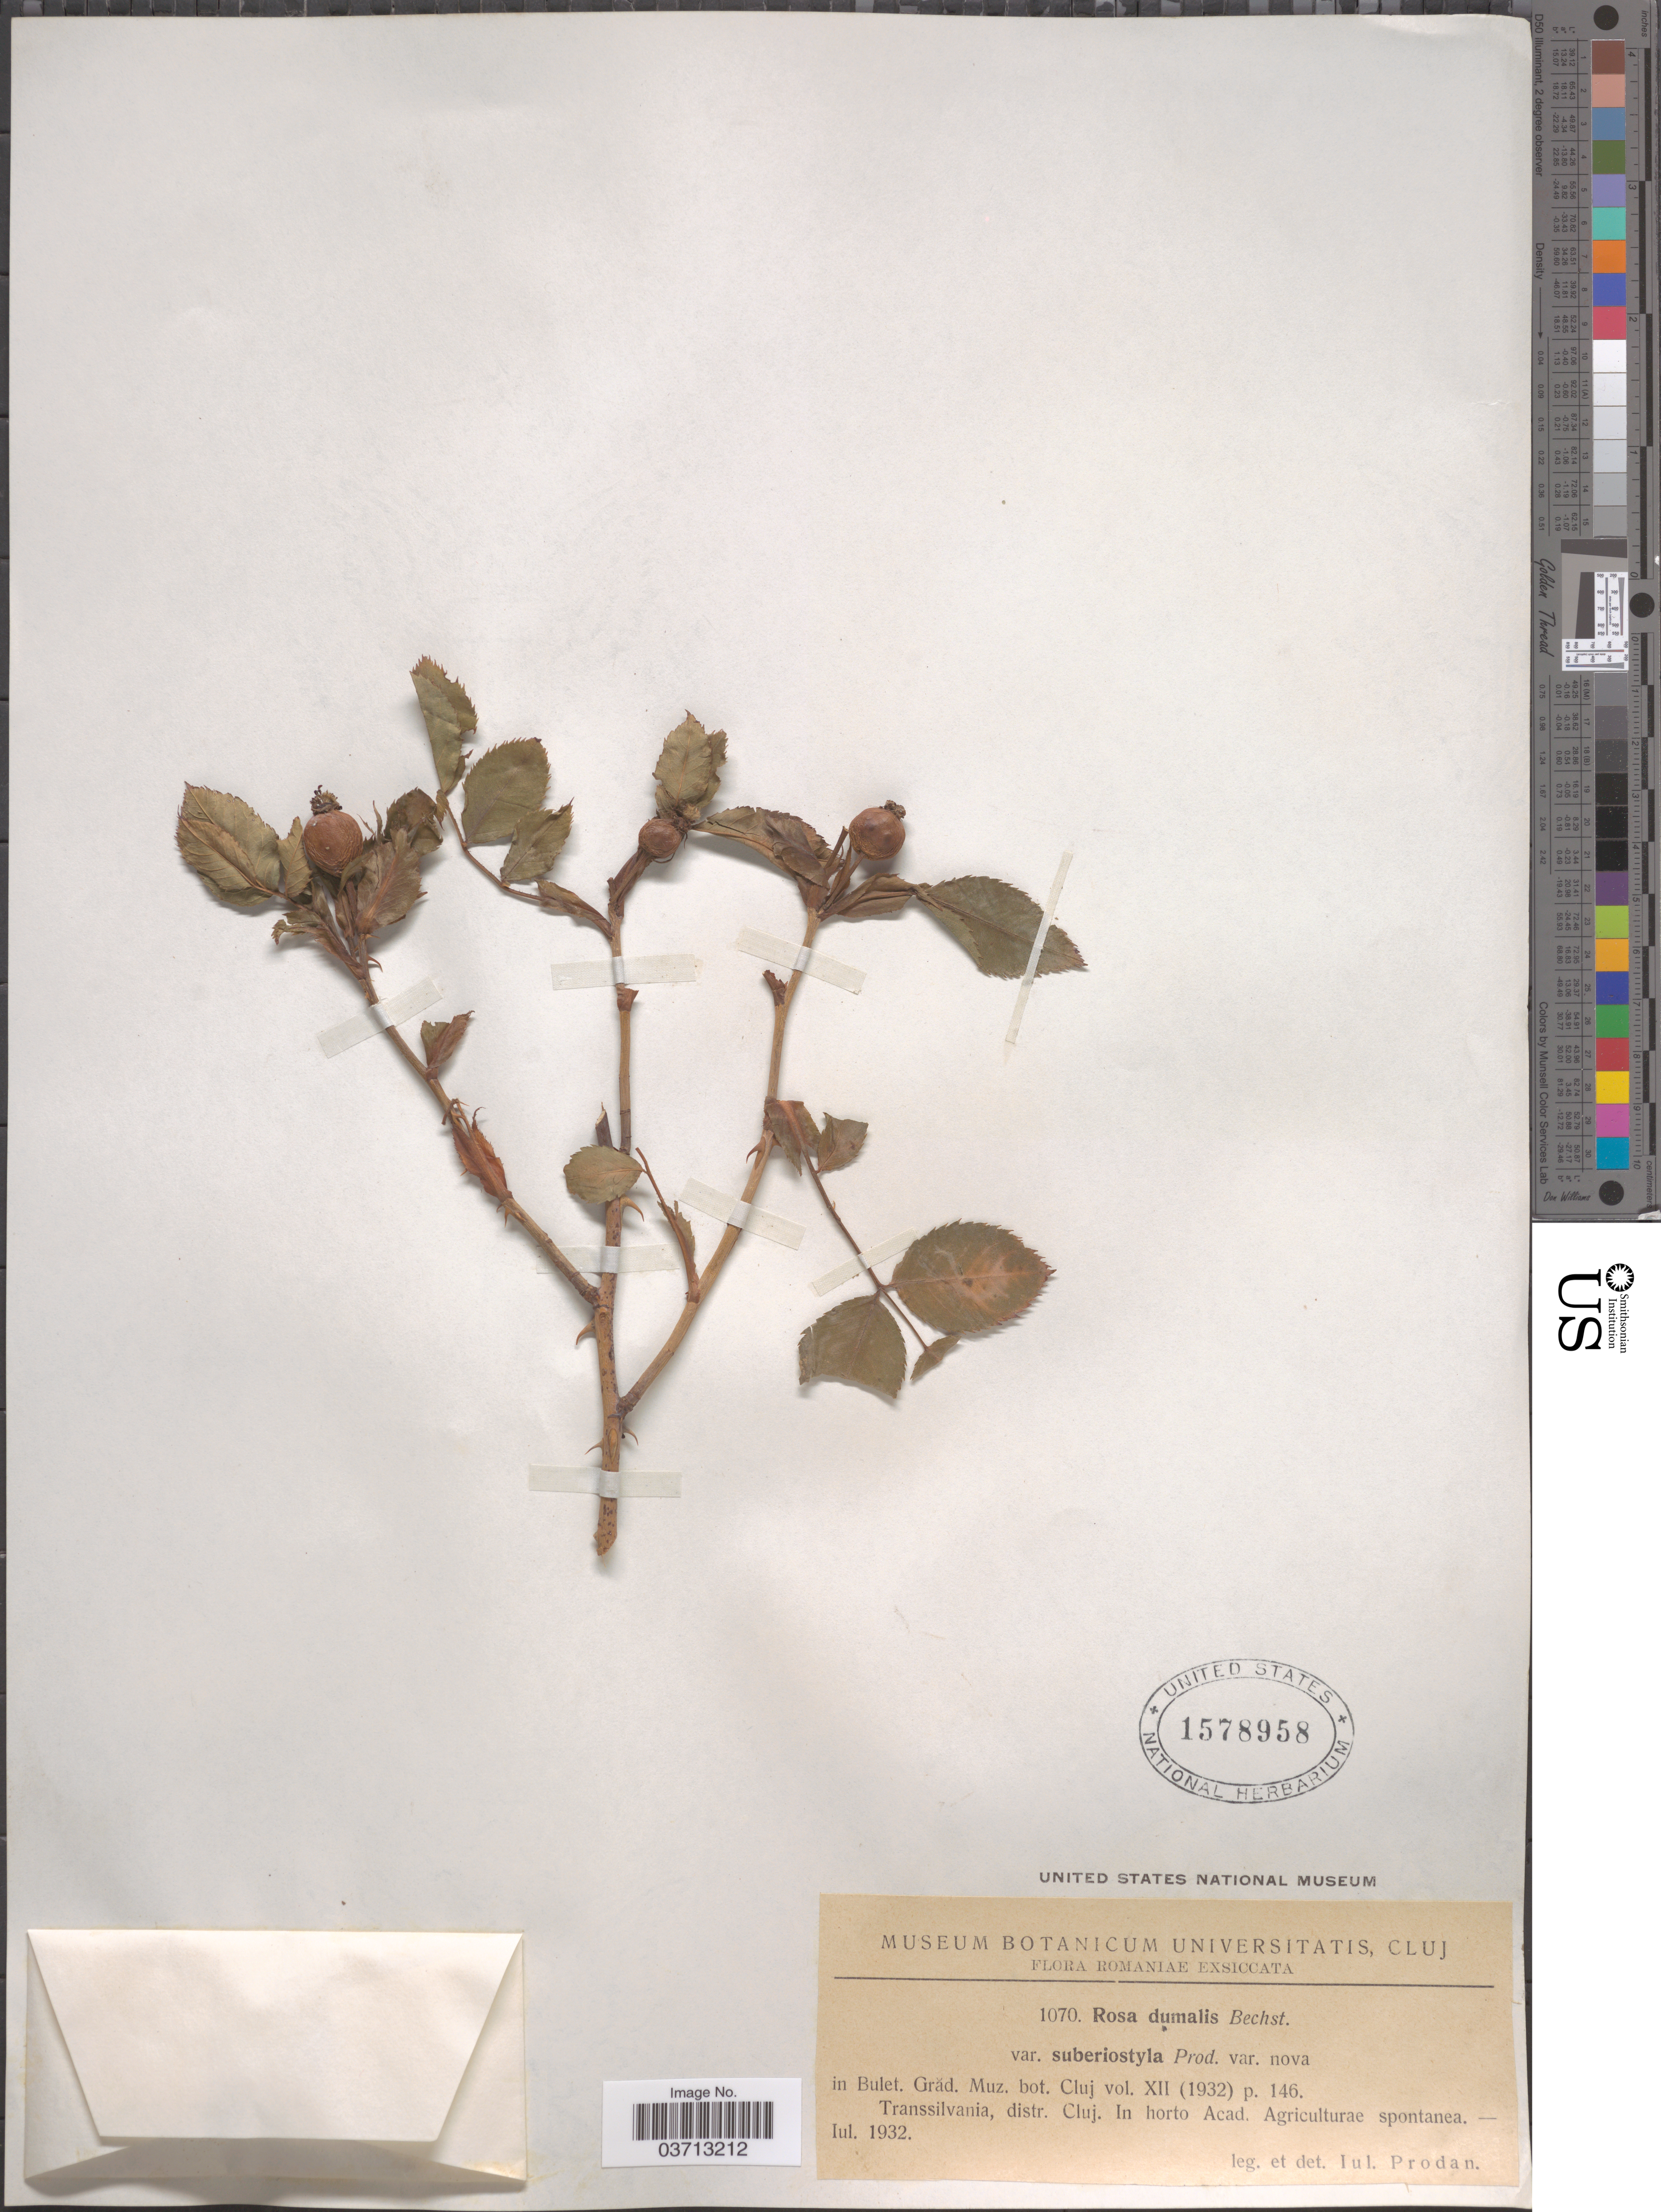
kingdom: Plantae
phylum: Tracheophyta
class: Magnoliopsida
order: Rosales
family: Rosaceae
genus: Rosa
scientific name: Rosa dumalis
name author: Bechst.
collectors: J. Prodan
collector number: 1070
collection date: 1932-07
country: Romania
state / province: Cluj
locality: Transsilvania, distr. Cluj. In horto Acad. Agriculturae spontanea.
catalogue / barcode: US 1578958